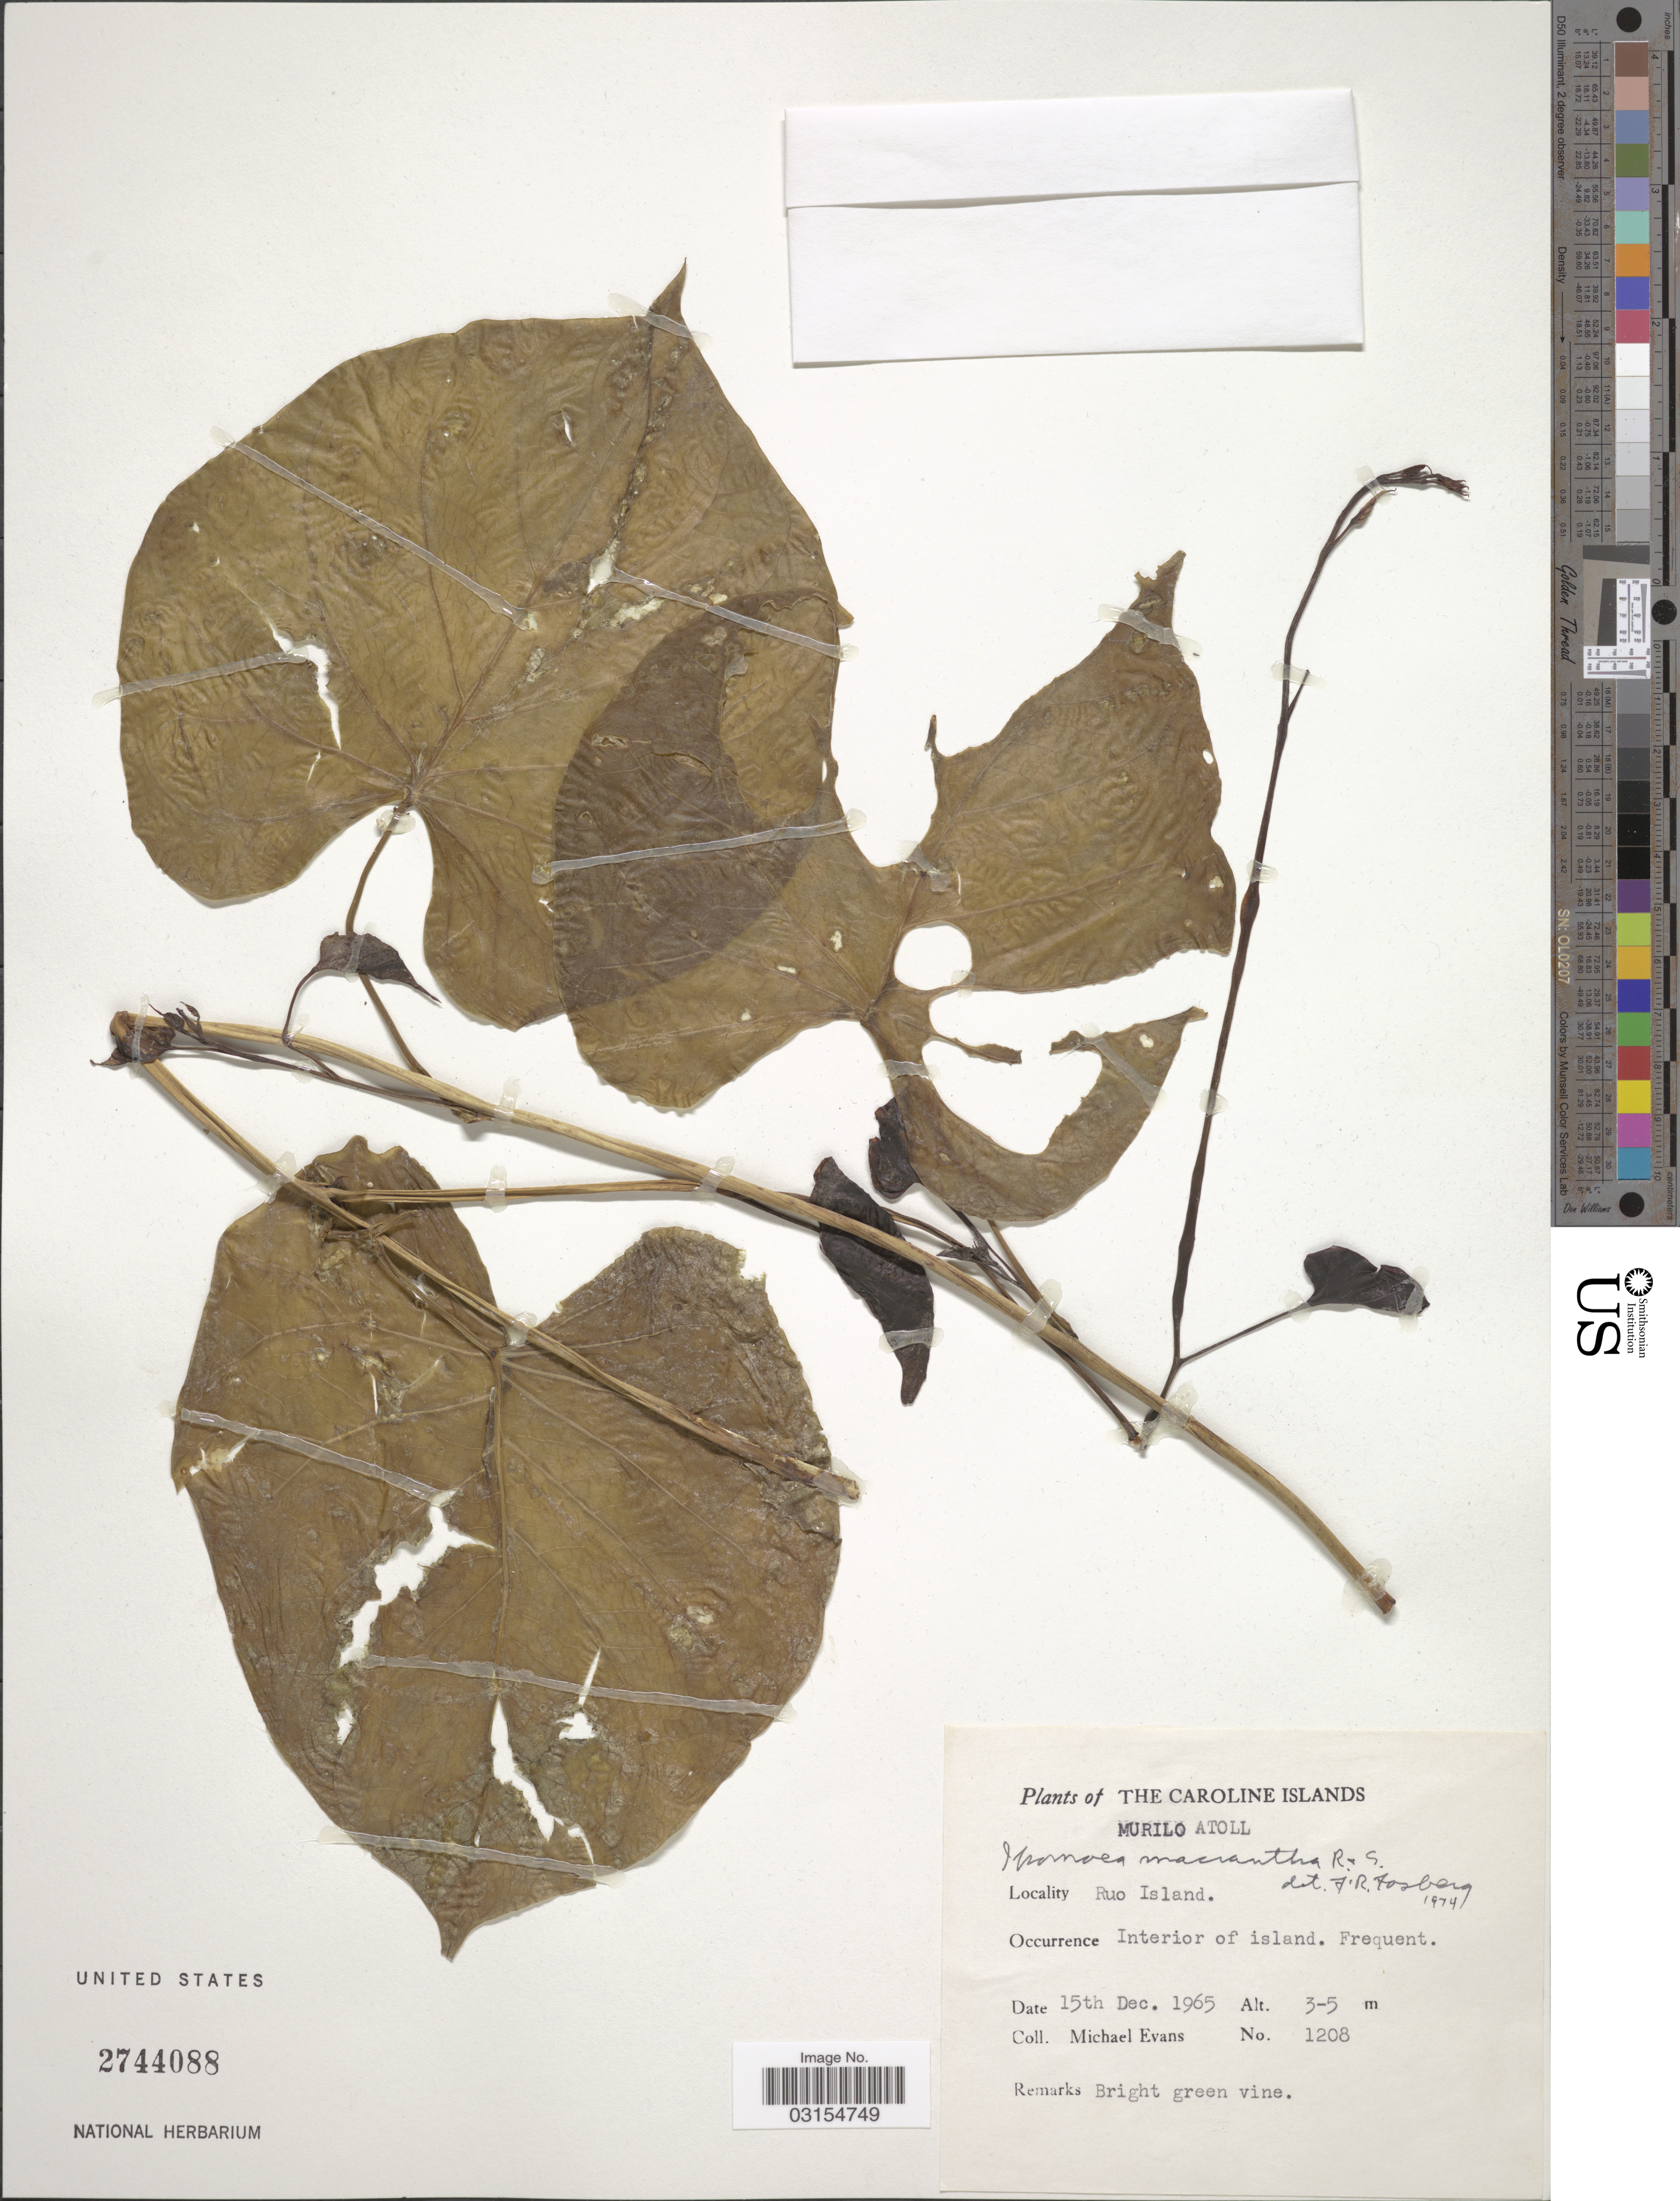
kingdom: Plantae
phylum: Tracheophyta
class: Magnoliopsida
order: Solanales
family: Convolvulaceae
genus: Ipomoea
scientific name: Ipomoea violacea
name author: L.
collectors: M. Evans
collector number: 1208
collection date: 1965-12-15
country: Micronesia, Federated States of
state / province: Truk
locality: The Caroline Islands, Murilo Atoll, Ruo Island.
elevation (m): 3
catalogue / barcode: US 2744088